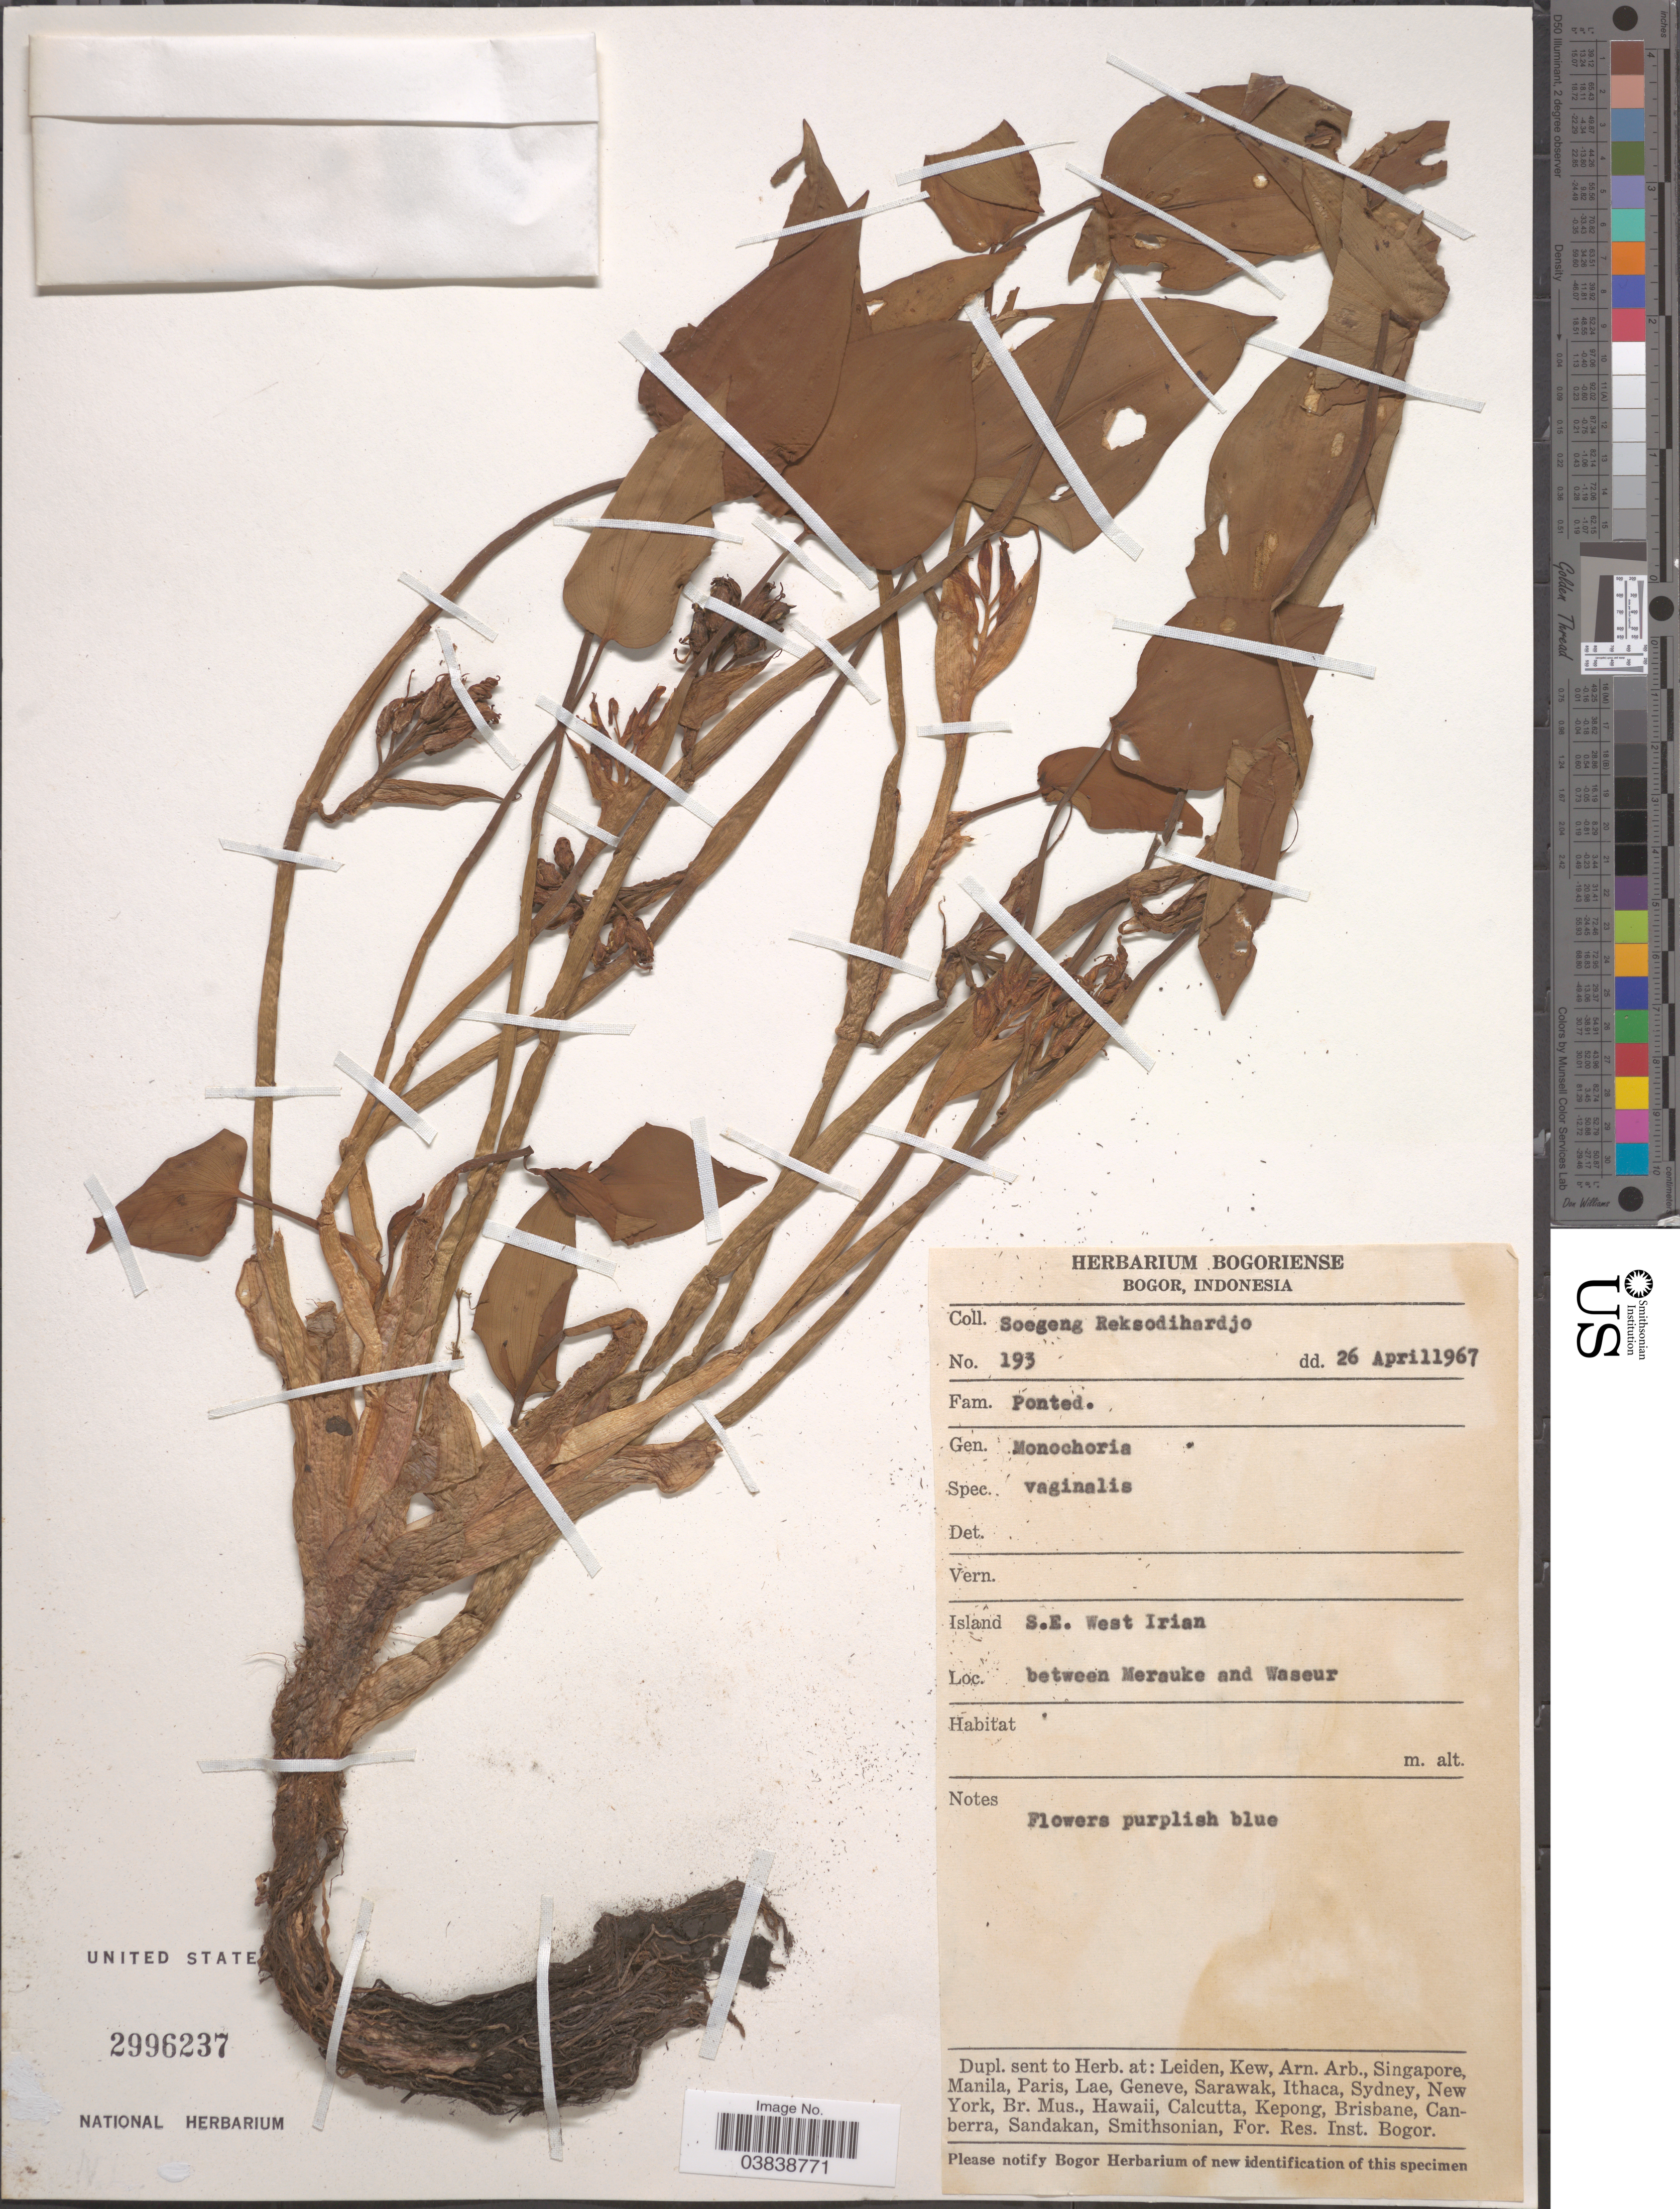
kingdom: Plantae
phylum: Tracheophyta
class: Liliopsida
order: Commelinales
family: Pontederiaceae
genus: Monochoria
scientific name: Monochoria vaginalis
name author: (Burm. f.) C. Presl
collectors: S. Reksodihardjo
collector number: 193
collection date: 1967-04-26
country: Indonesia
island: New Guinea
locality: S.E. West Irian. Between Merauke and Waseur.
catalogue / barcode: US 2996237